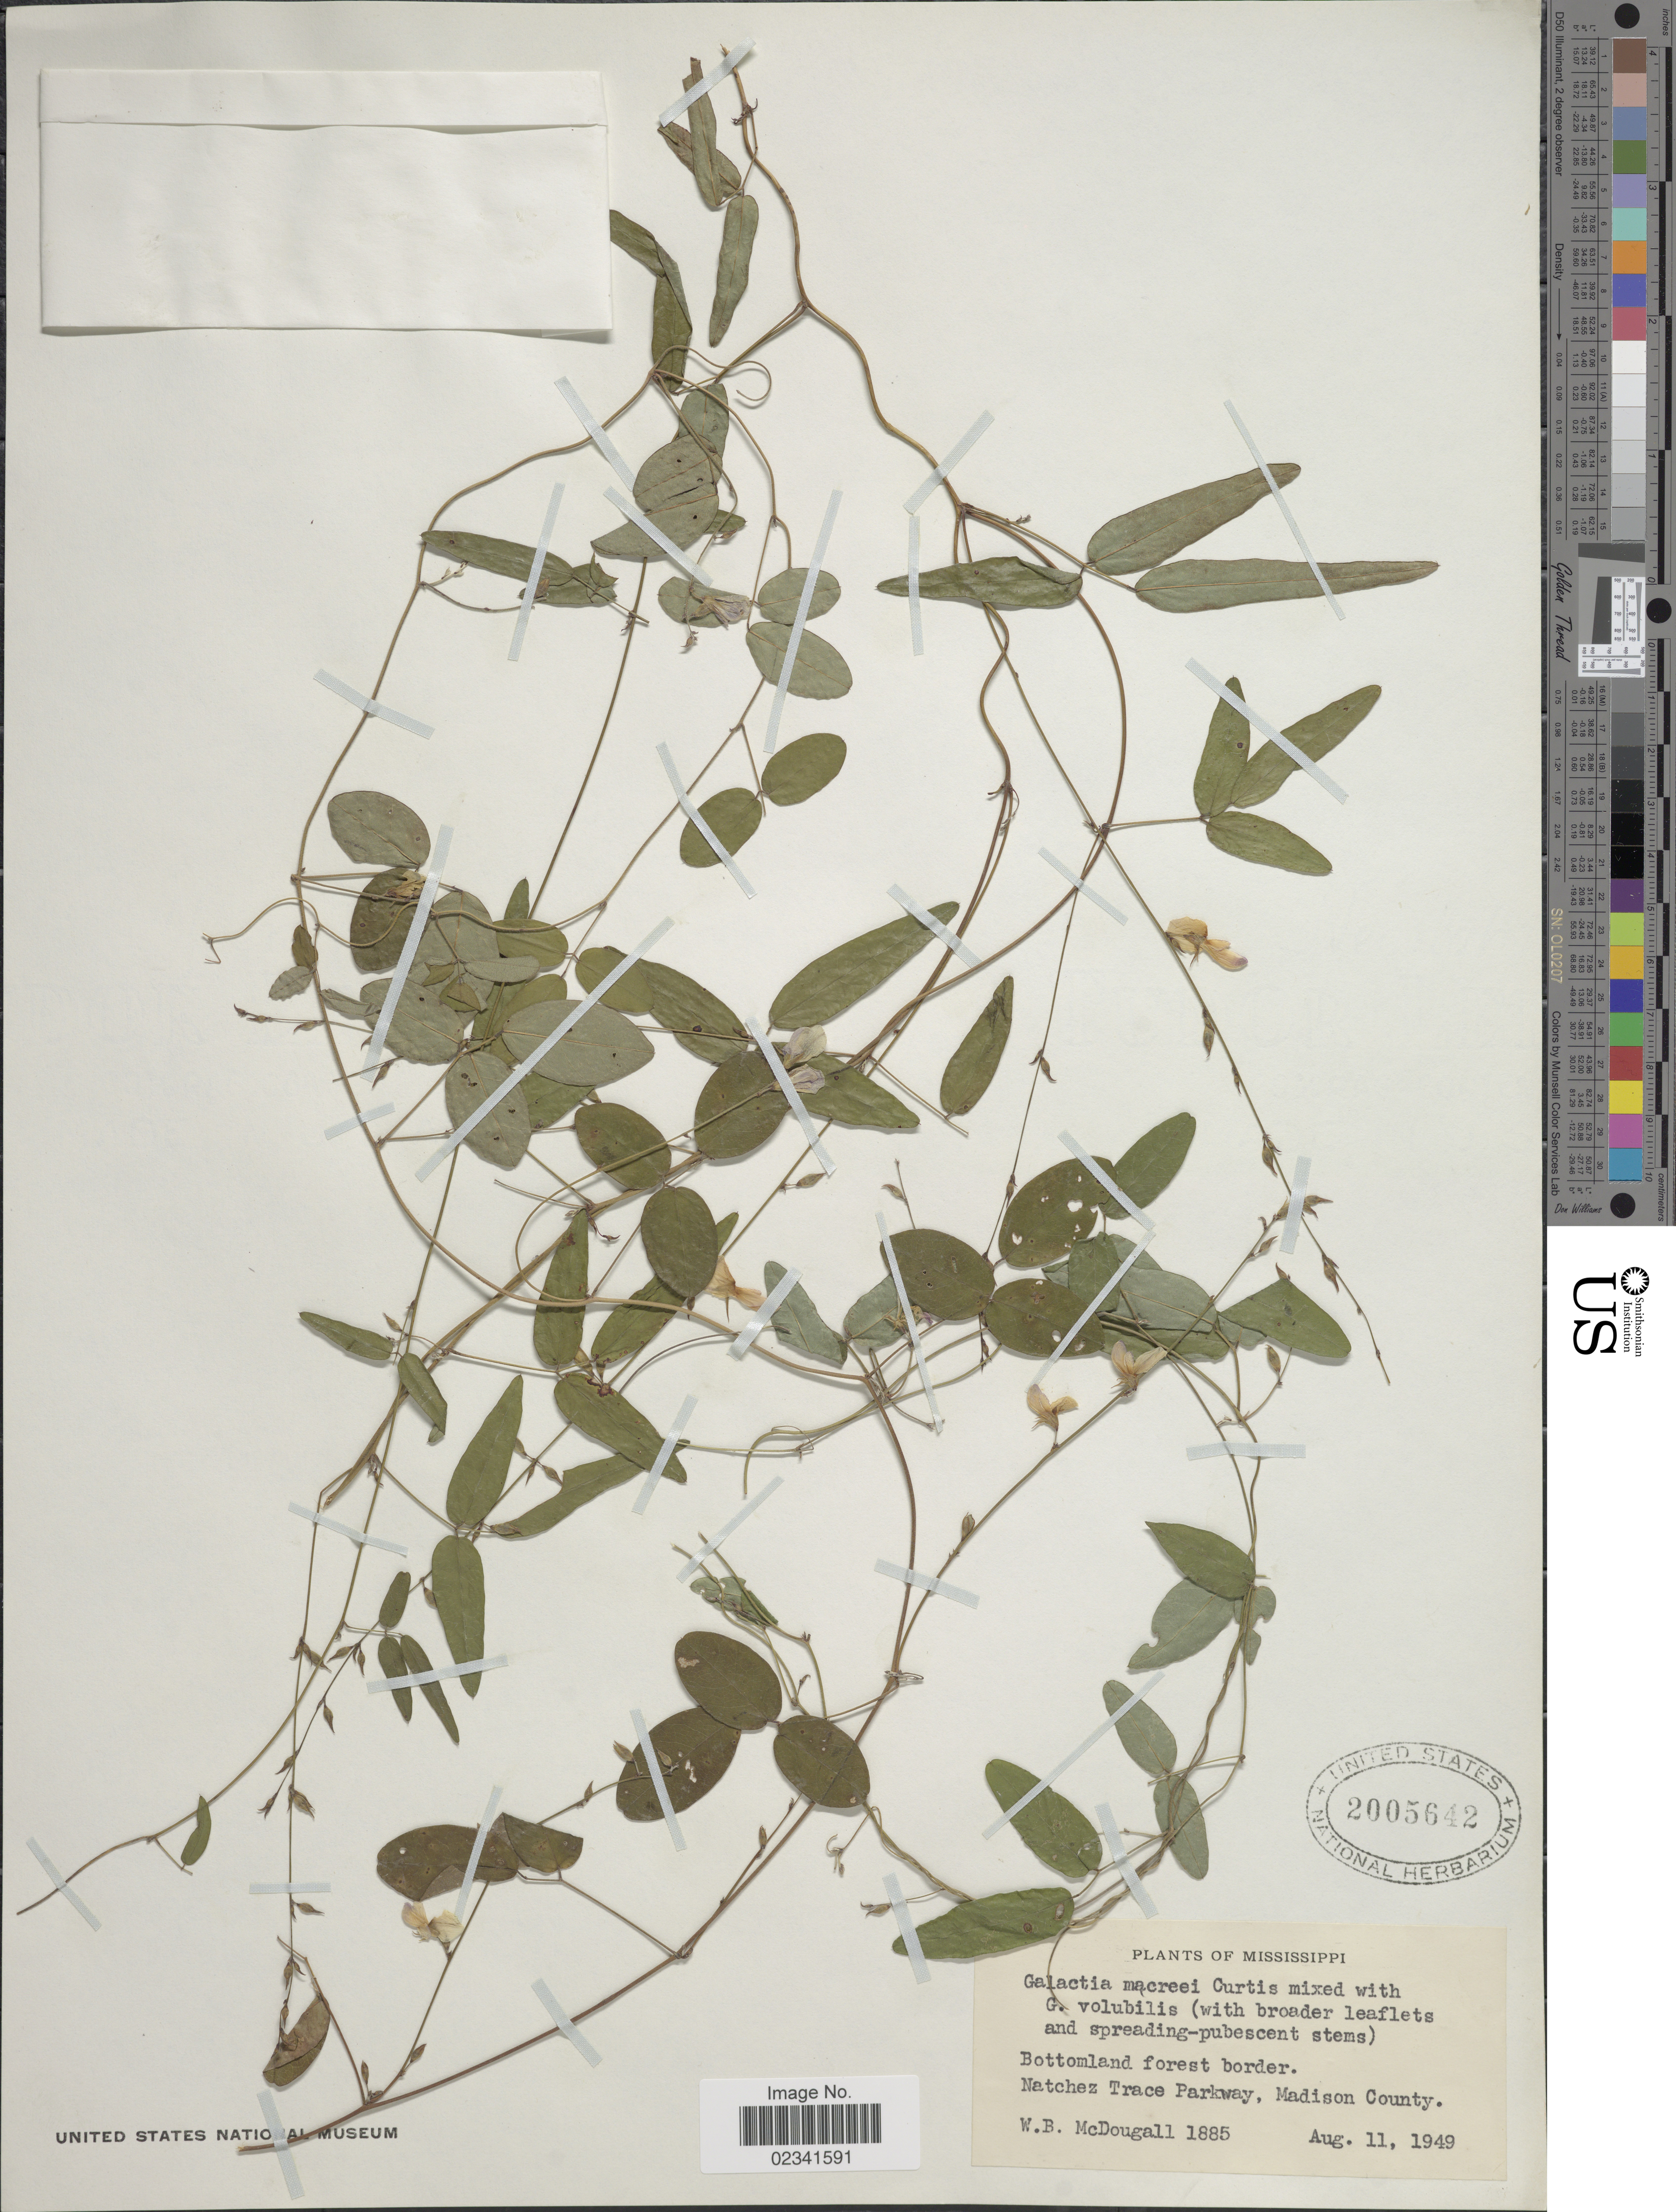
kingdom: Plantae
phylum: Tracheophyta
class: Magnoliopsida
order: Fabales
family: Fabaceae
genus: Galactia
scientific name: Galactia macreei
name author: M.A. Curtis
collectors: W. B. McDougall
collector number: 1885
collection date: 1949-08-11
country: United States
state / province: Mississippi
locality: Bottomland forest border, Natchez Trace Parkway, Madison County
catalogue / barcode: US 2005642